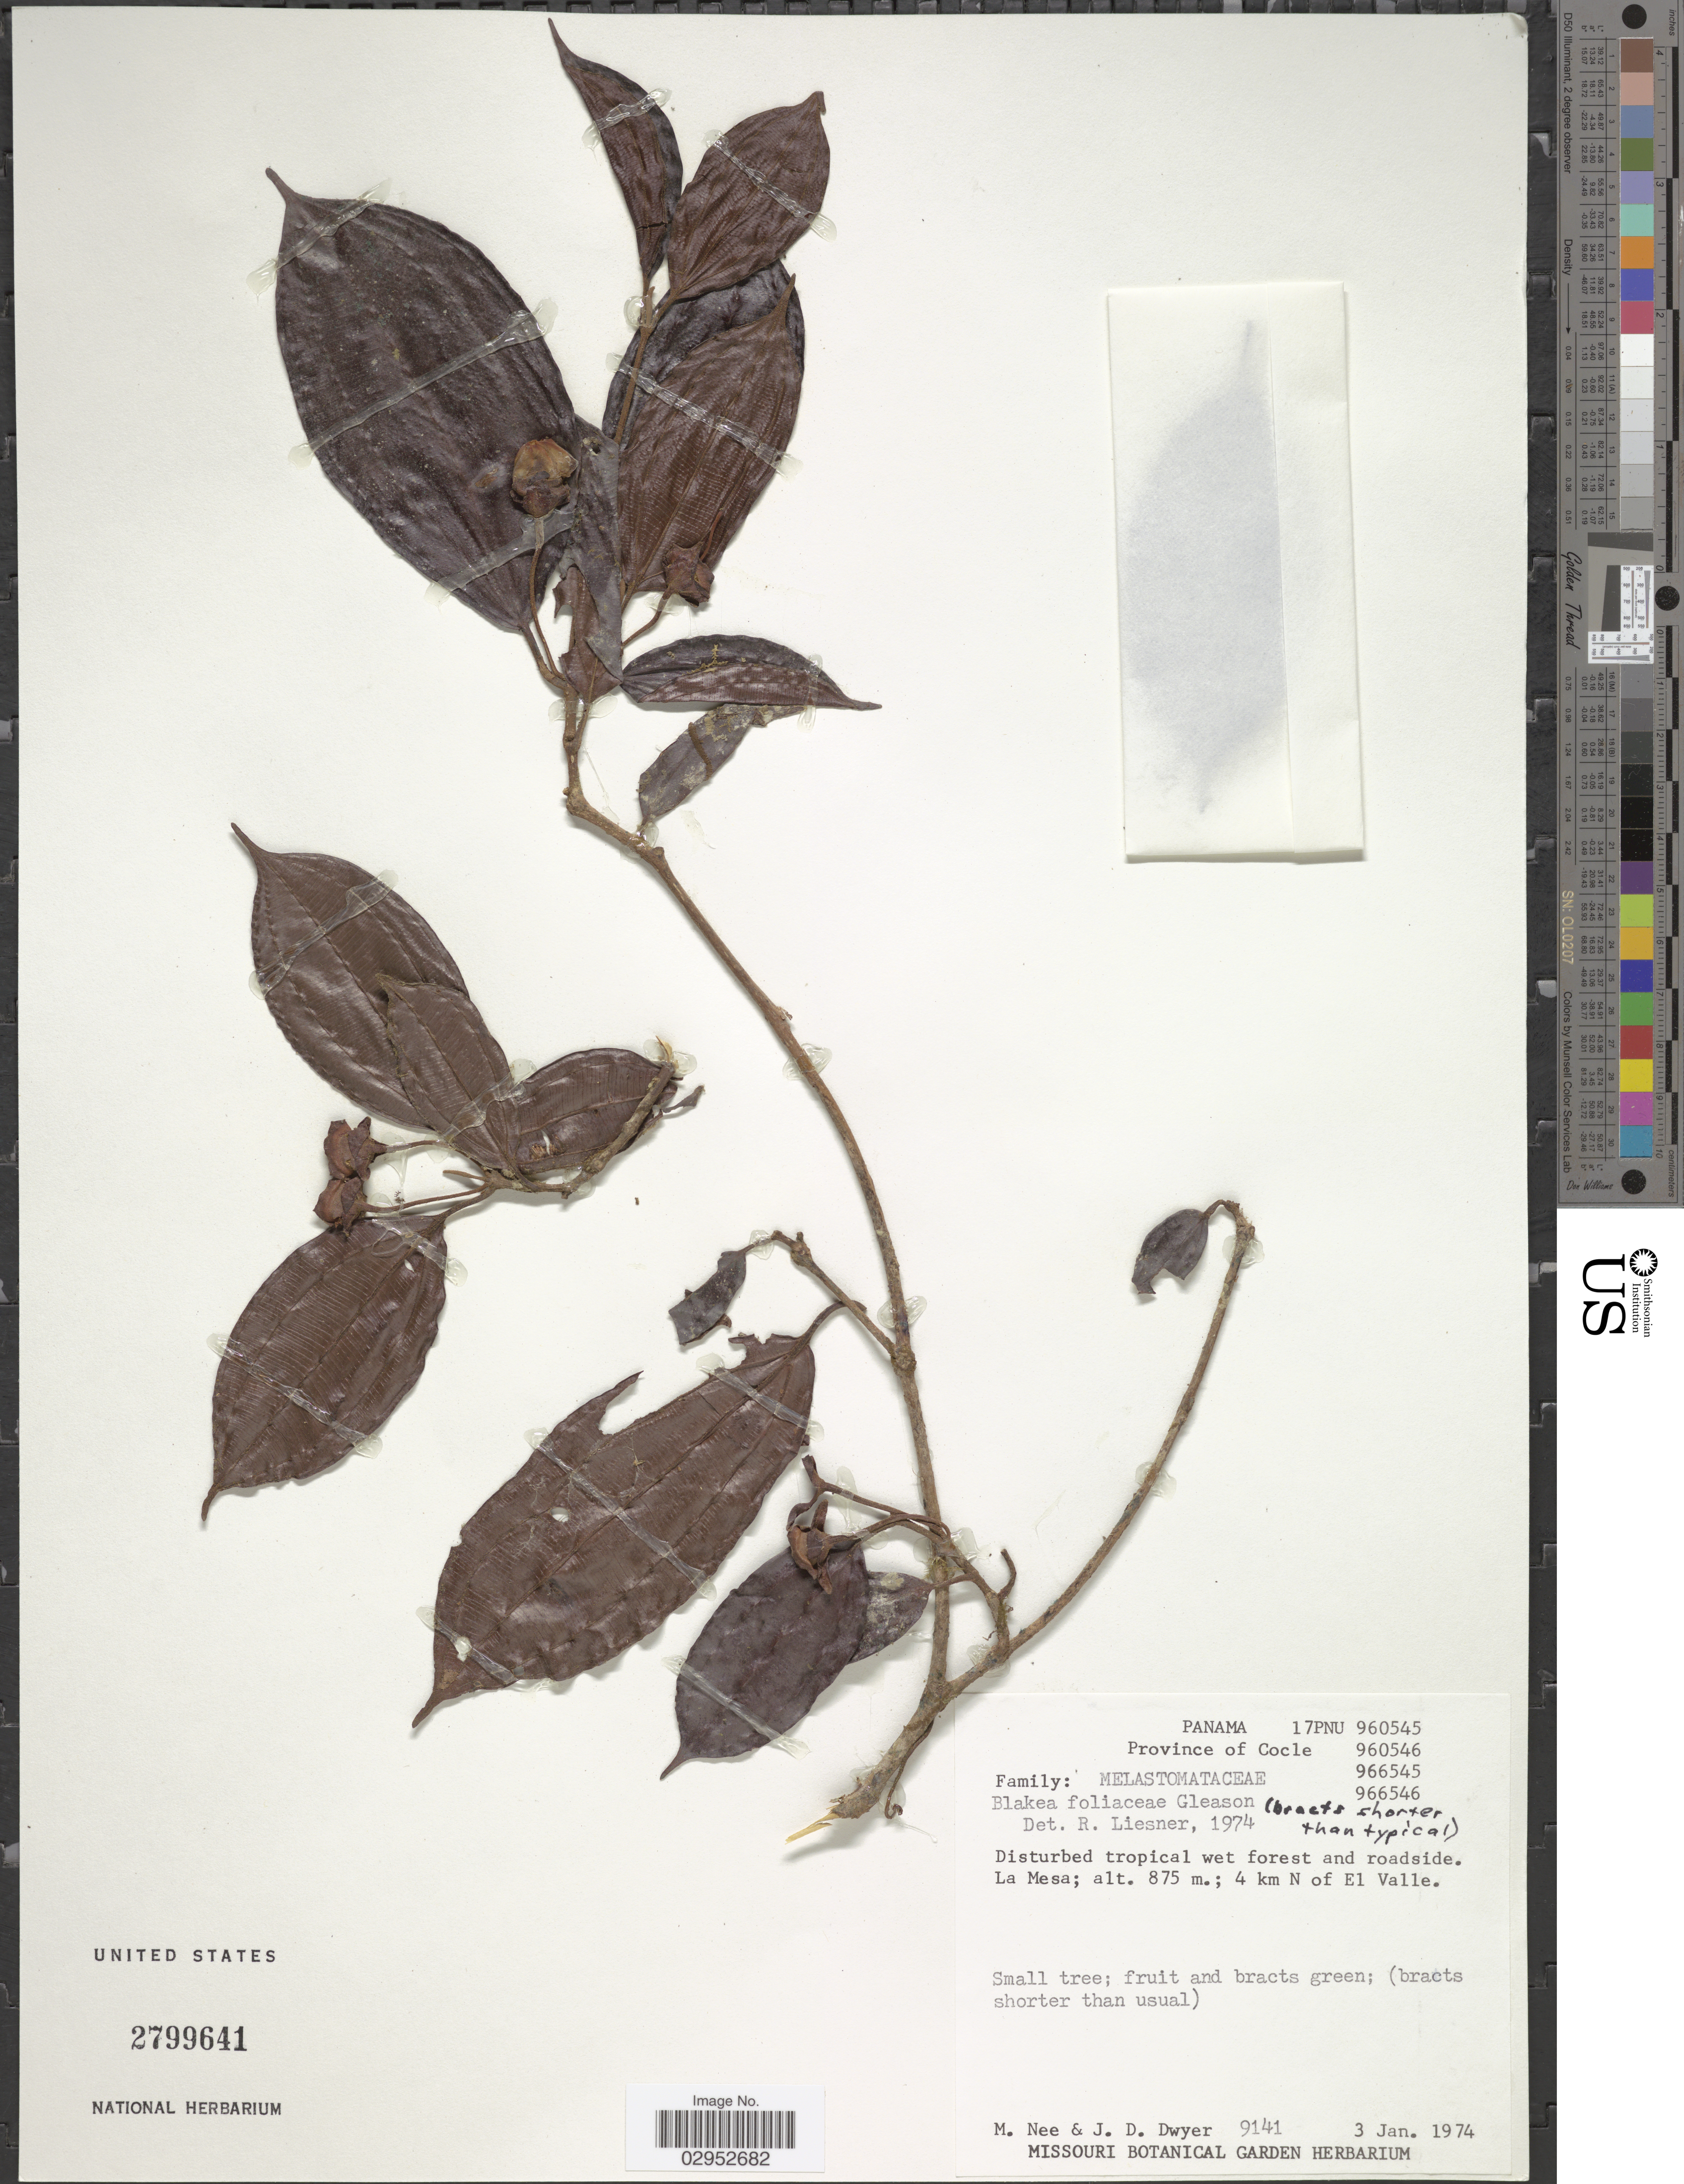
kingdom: Plantae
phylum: Tracheophyta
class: Magnoliopsida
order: Myrtales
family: Melastomataceae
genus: Blakea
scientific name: Blakea foliacea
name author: Gleason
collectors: M. Nee & J. D. Dwyer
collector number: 9141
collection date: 1974-01-03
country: Panama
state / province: Coclé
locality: Province of Cocle. La Mesa; 4 km N of El Valle.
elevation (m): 875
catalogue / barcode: US 2799641